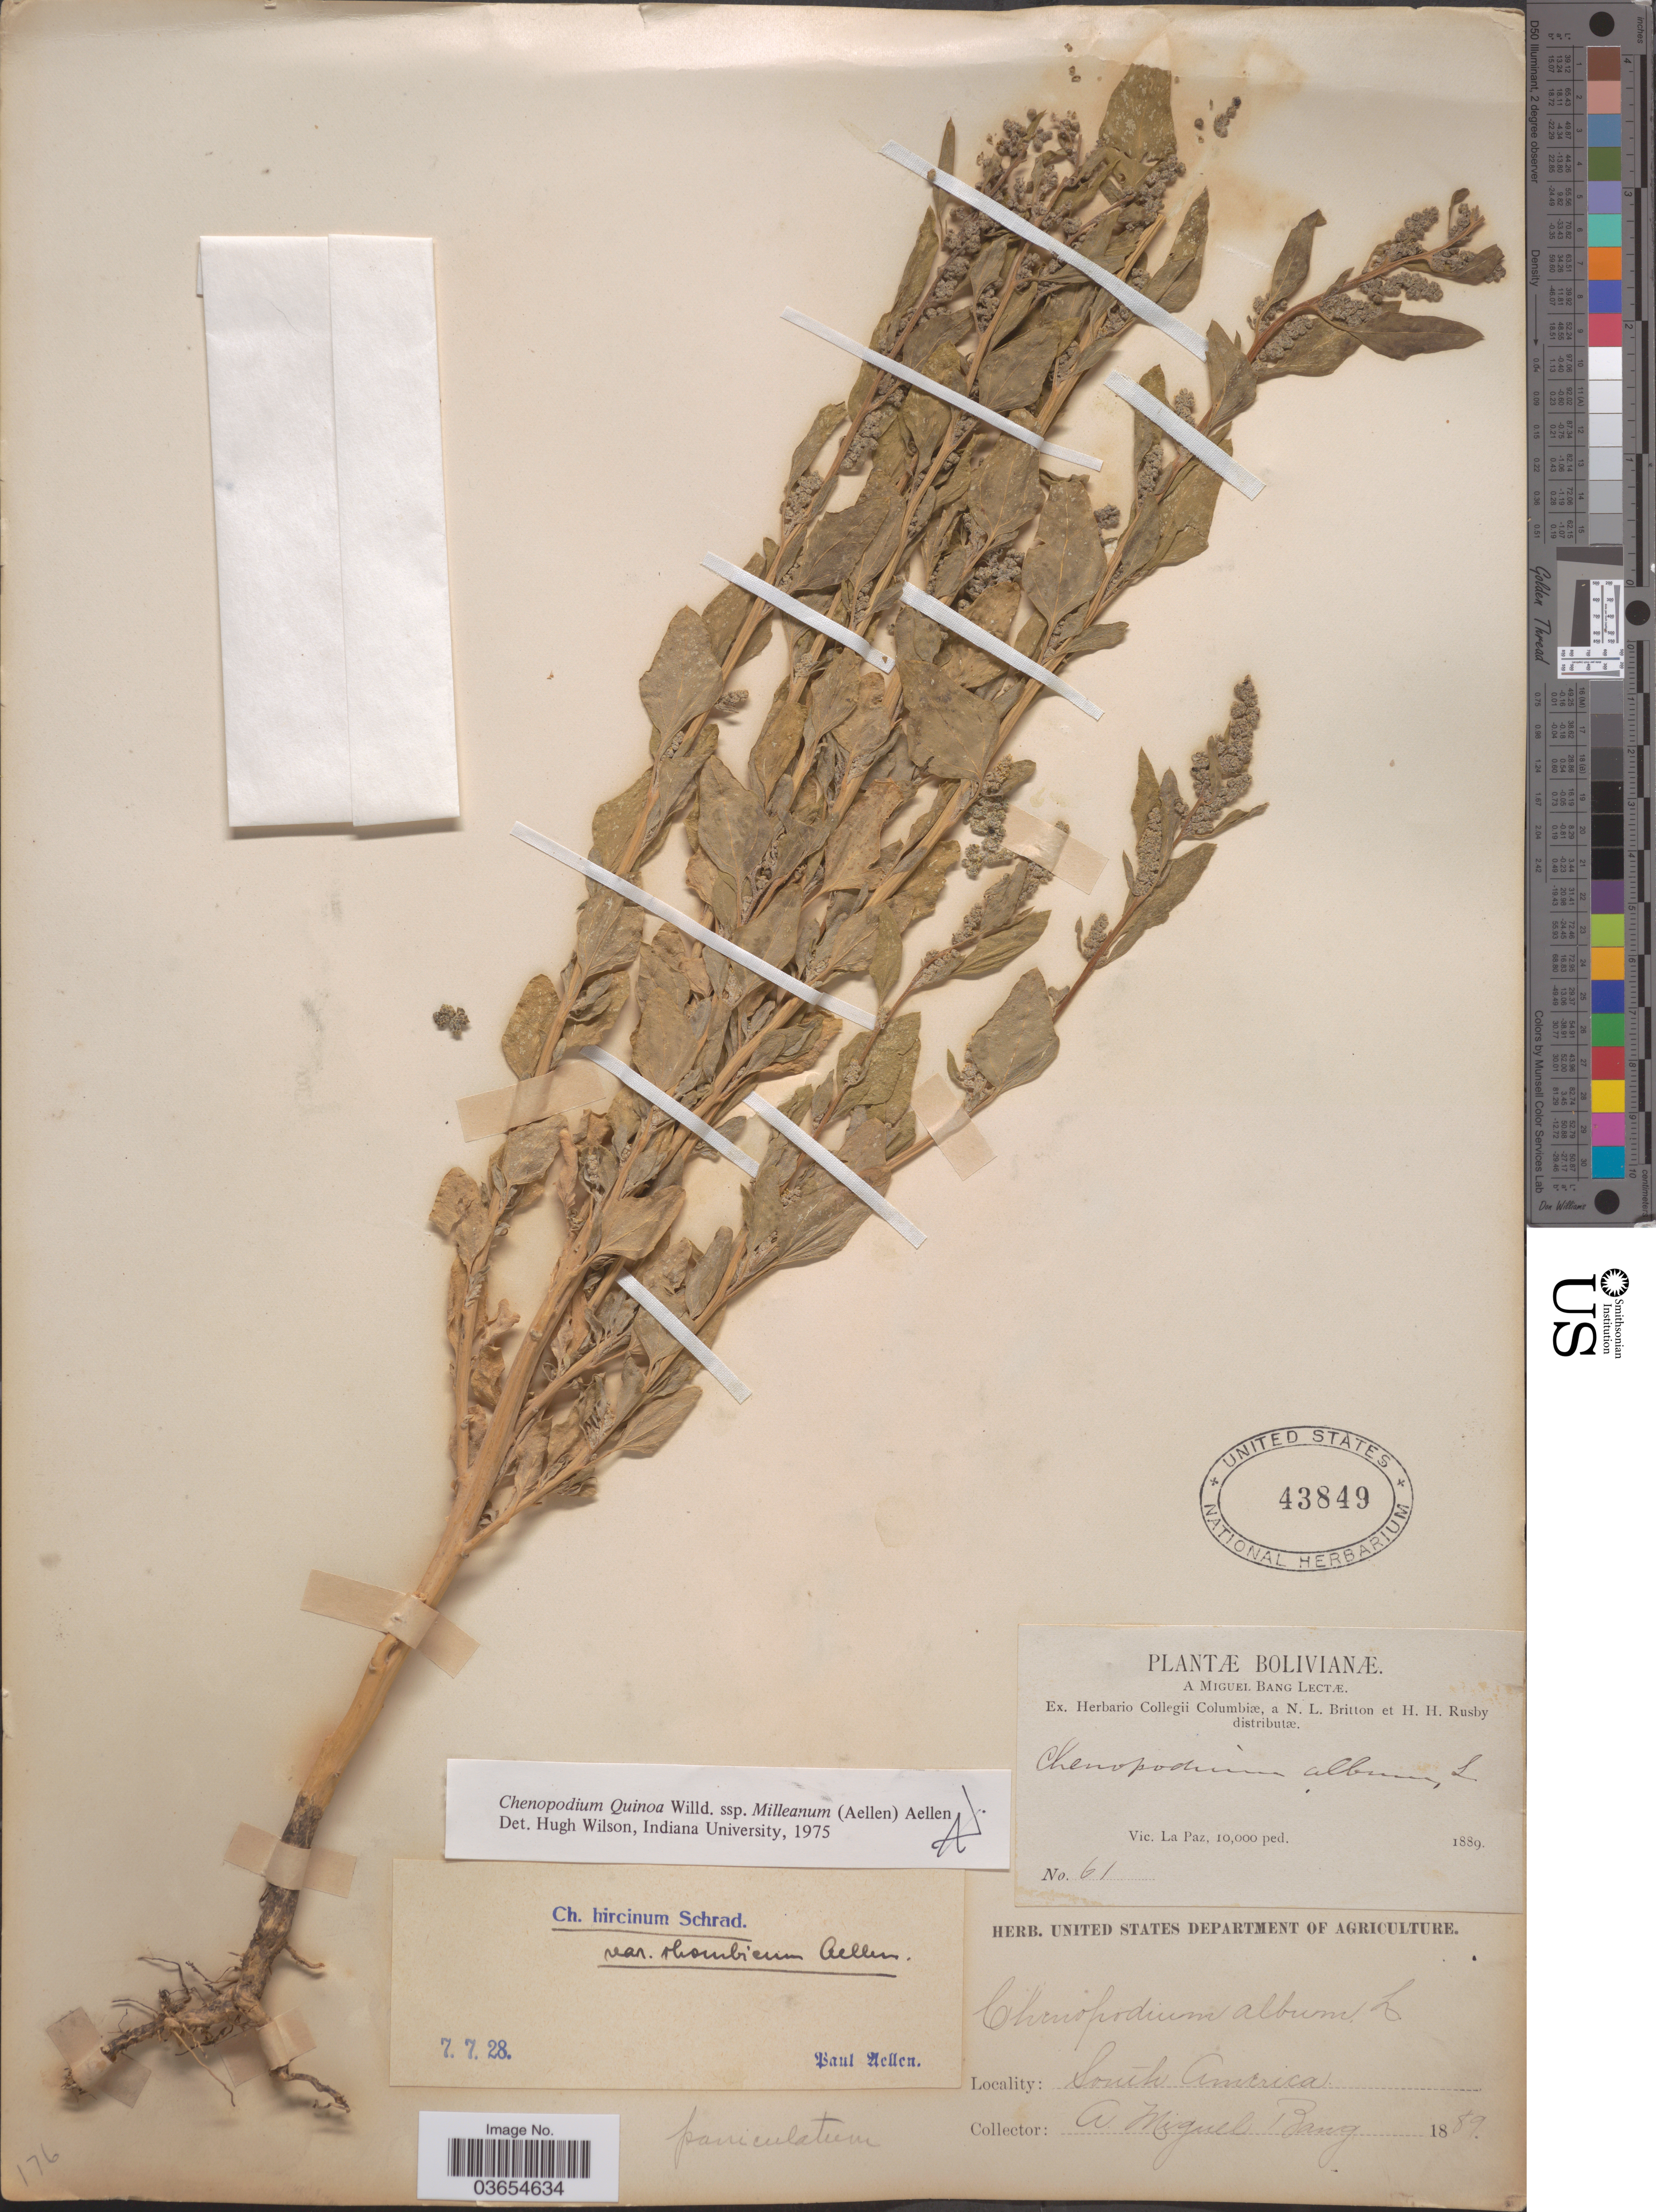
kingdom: Plantae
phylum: Tracheophyta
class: Magnoliopsida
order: Caryophyllales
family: Amaranthaceae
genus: Chenopodium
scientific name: Chenopodium quinoa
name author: Willd.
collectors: M. Bang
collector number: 61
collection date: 1889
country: Bolivia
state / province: La Paz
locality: Vic. La Paz.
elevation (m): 3048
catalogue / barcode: US 43849